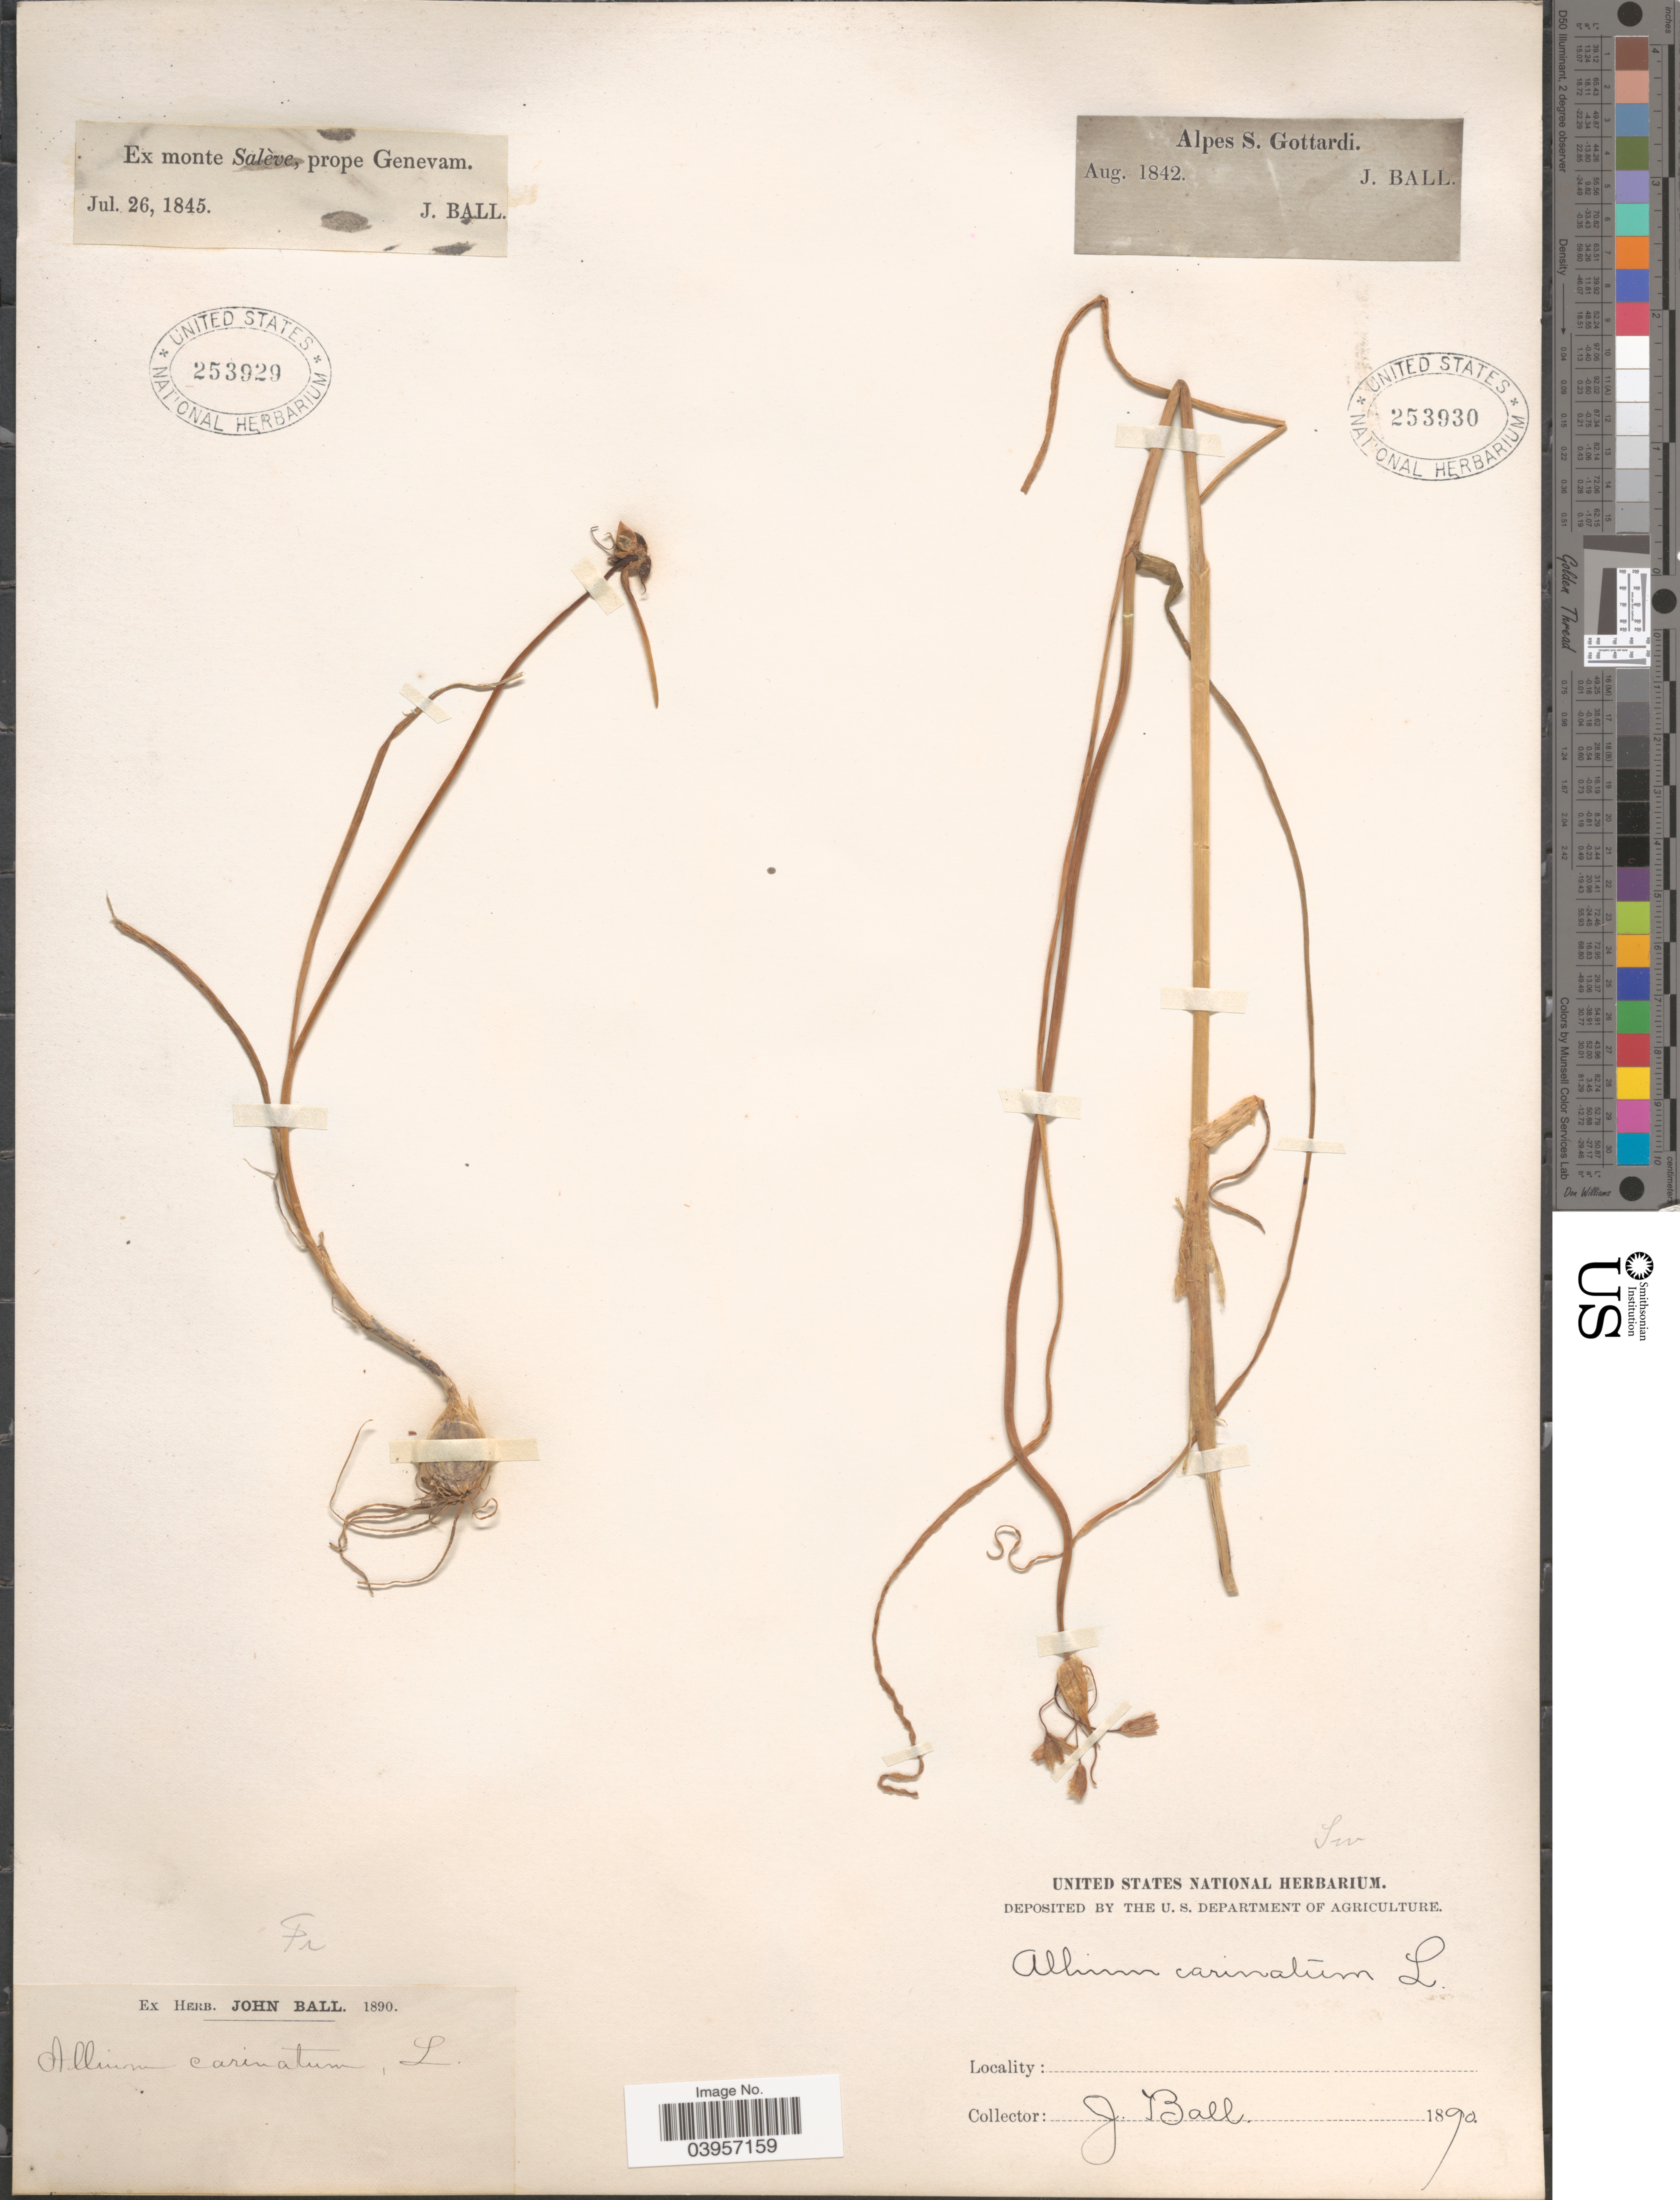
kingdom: Plantae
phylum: Tracheophyta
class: Liliopsida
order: Asparagales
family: Amaryllidaceae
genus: Allium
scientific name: Allium carinatum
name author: L.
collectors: J. Ball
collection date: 1845-07-26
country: France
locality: Ex monte Salève, prope Genevam.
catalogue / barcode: US 253929